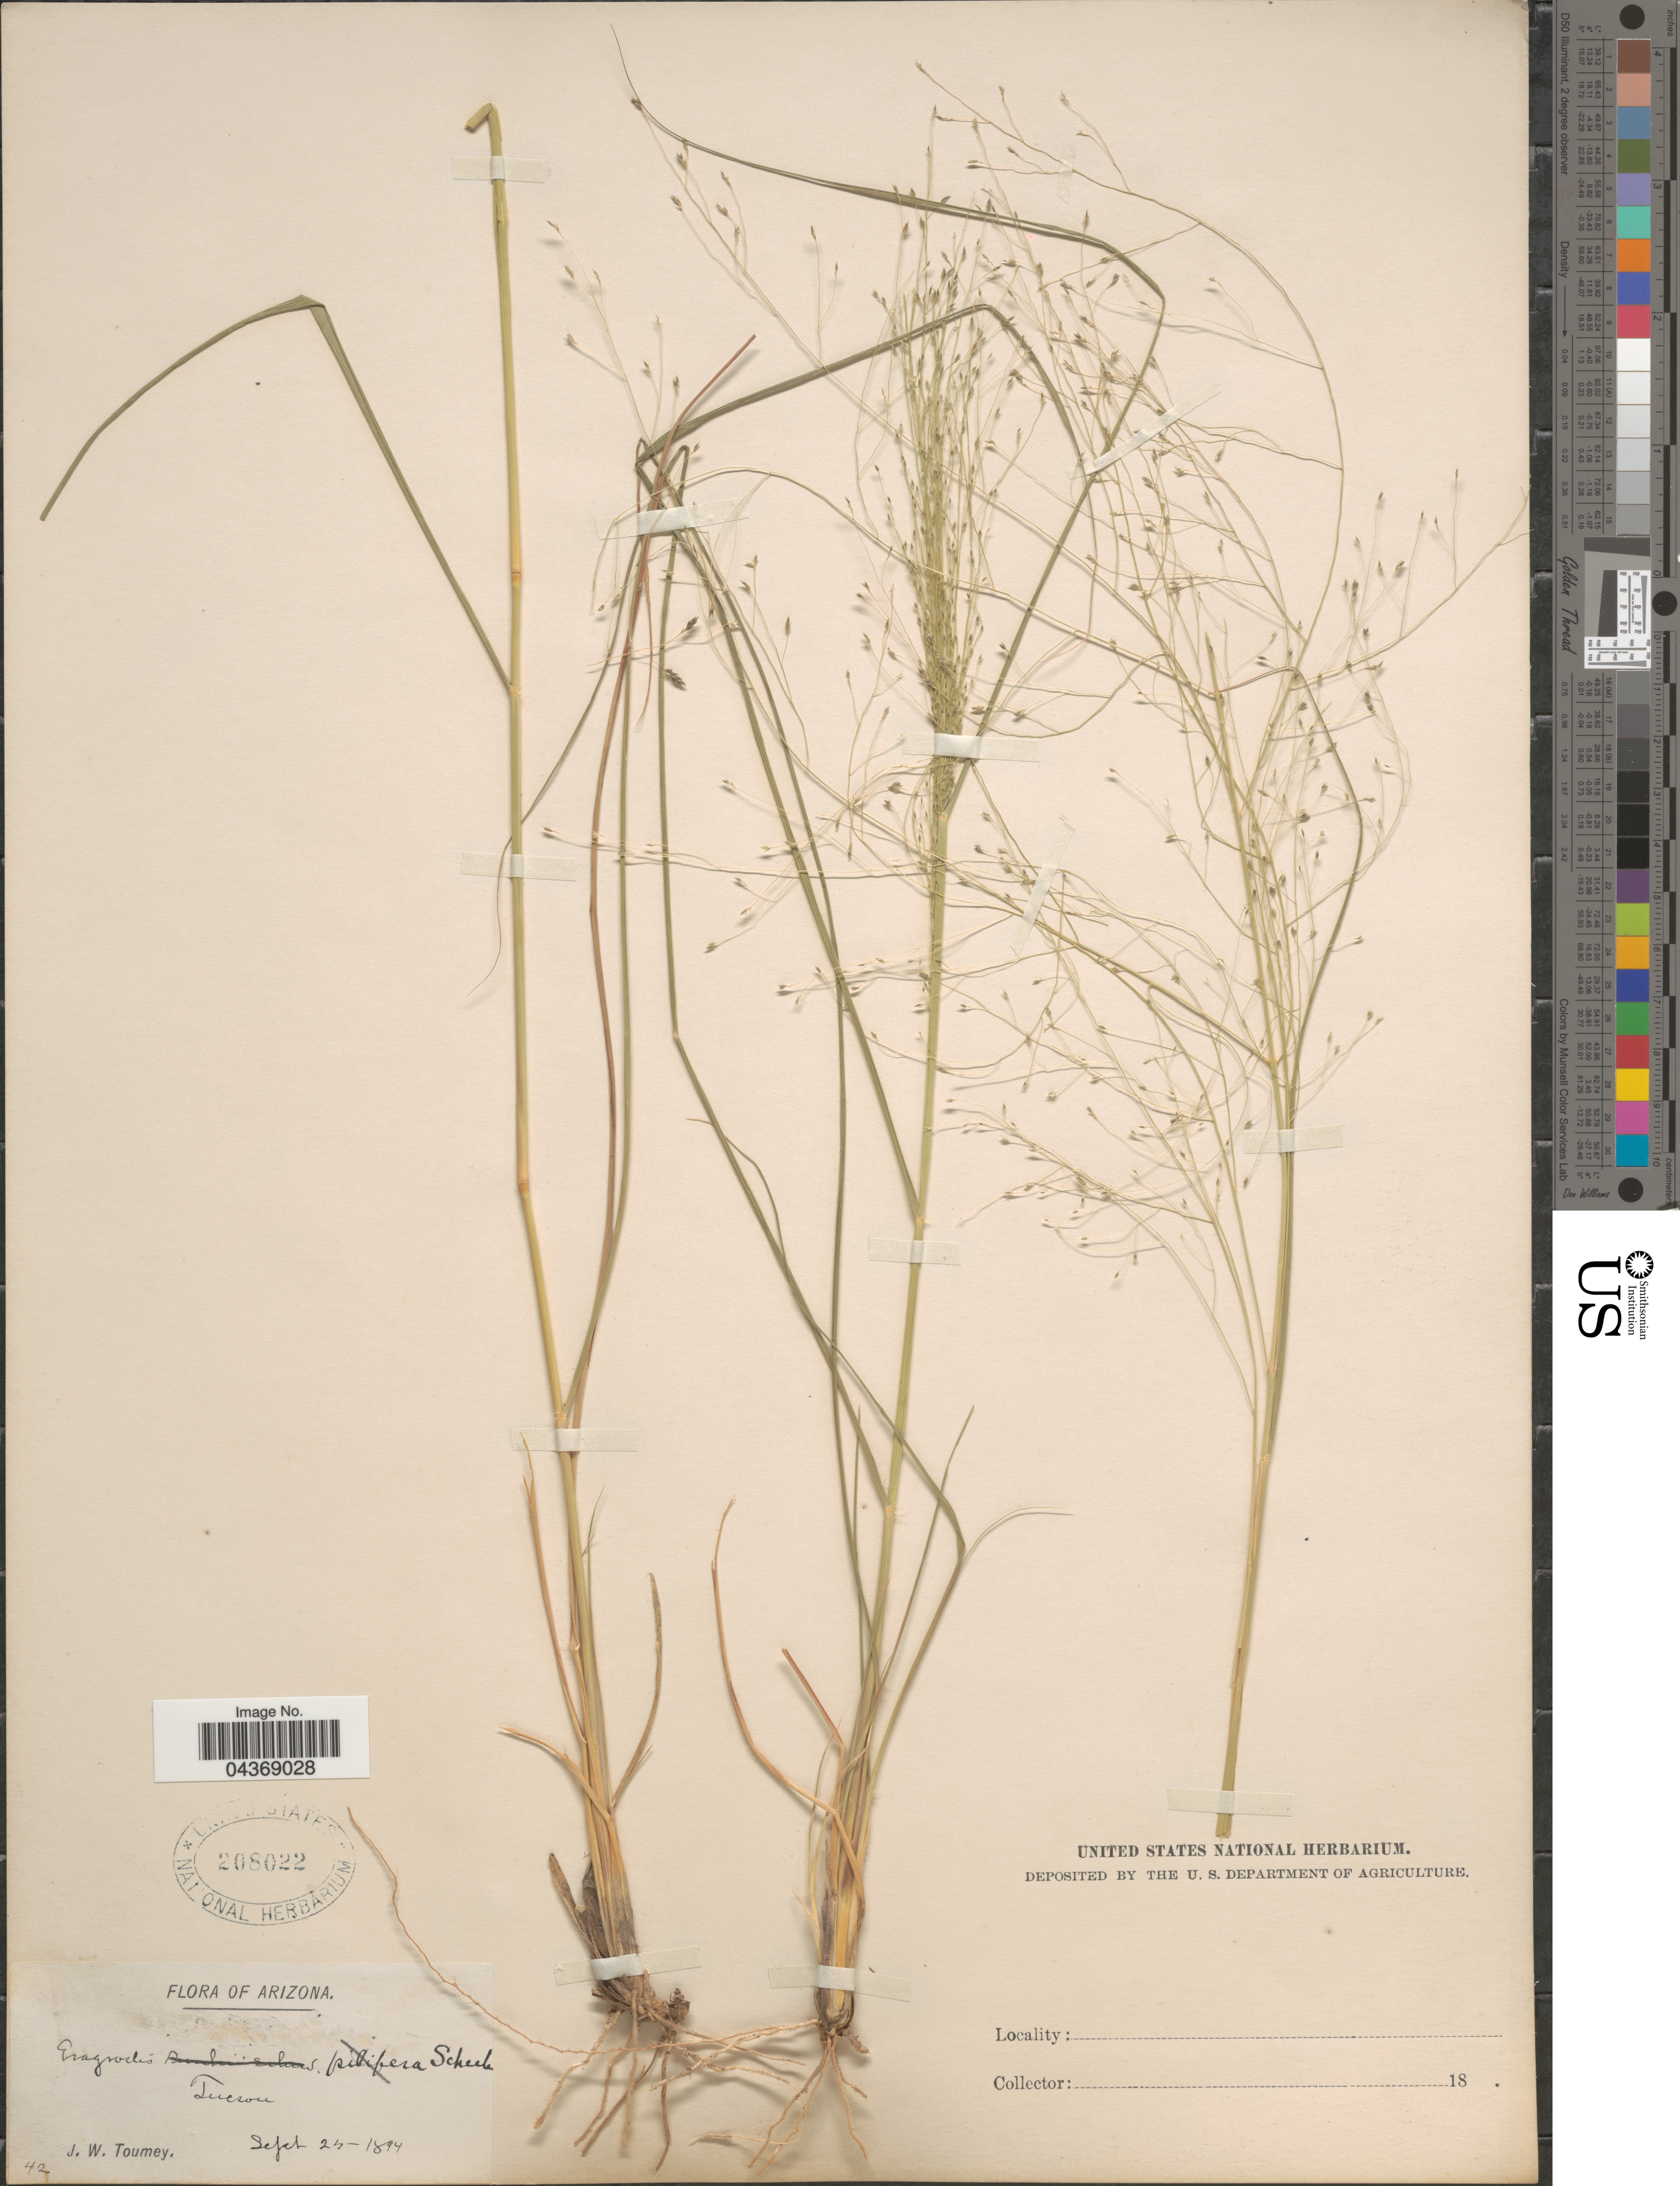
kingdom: Plantae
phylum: Tracheophyta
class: Liliopsida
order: Poales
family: Poaceae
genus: Eragrostis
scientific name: Eragrostis intermedia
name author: Hitchc.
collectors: J. W. Toumey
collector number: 42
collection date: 1894-09-25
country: United States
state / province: Arizona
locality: Tucson.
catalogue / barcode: US 208022